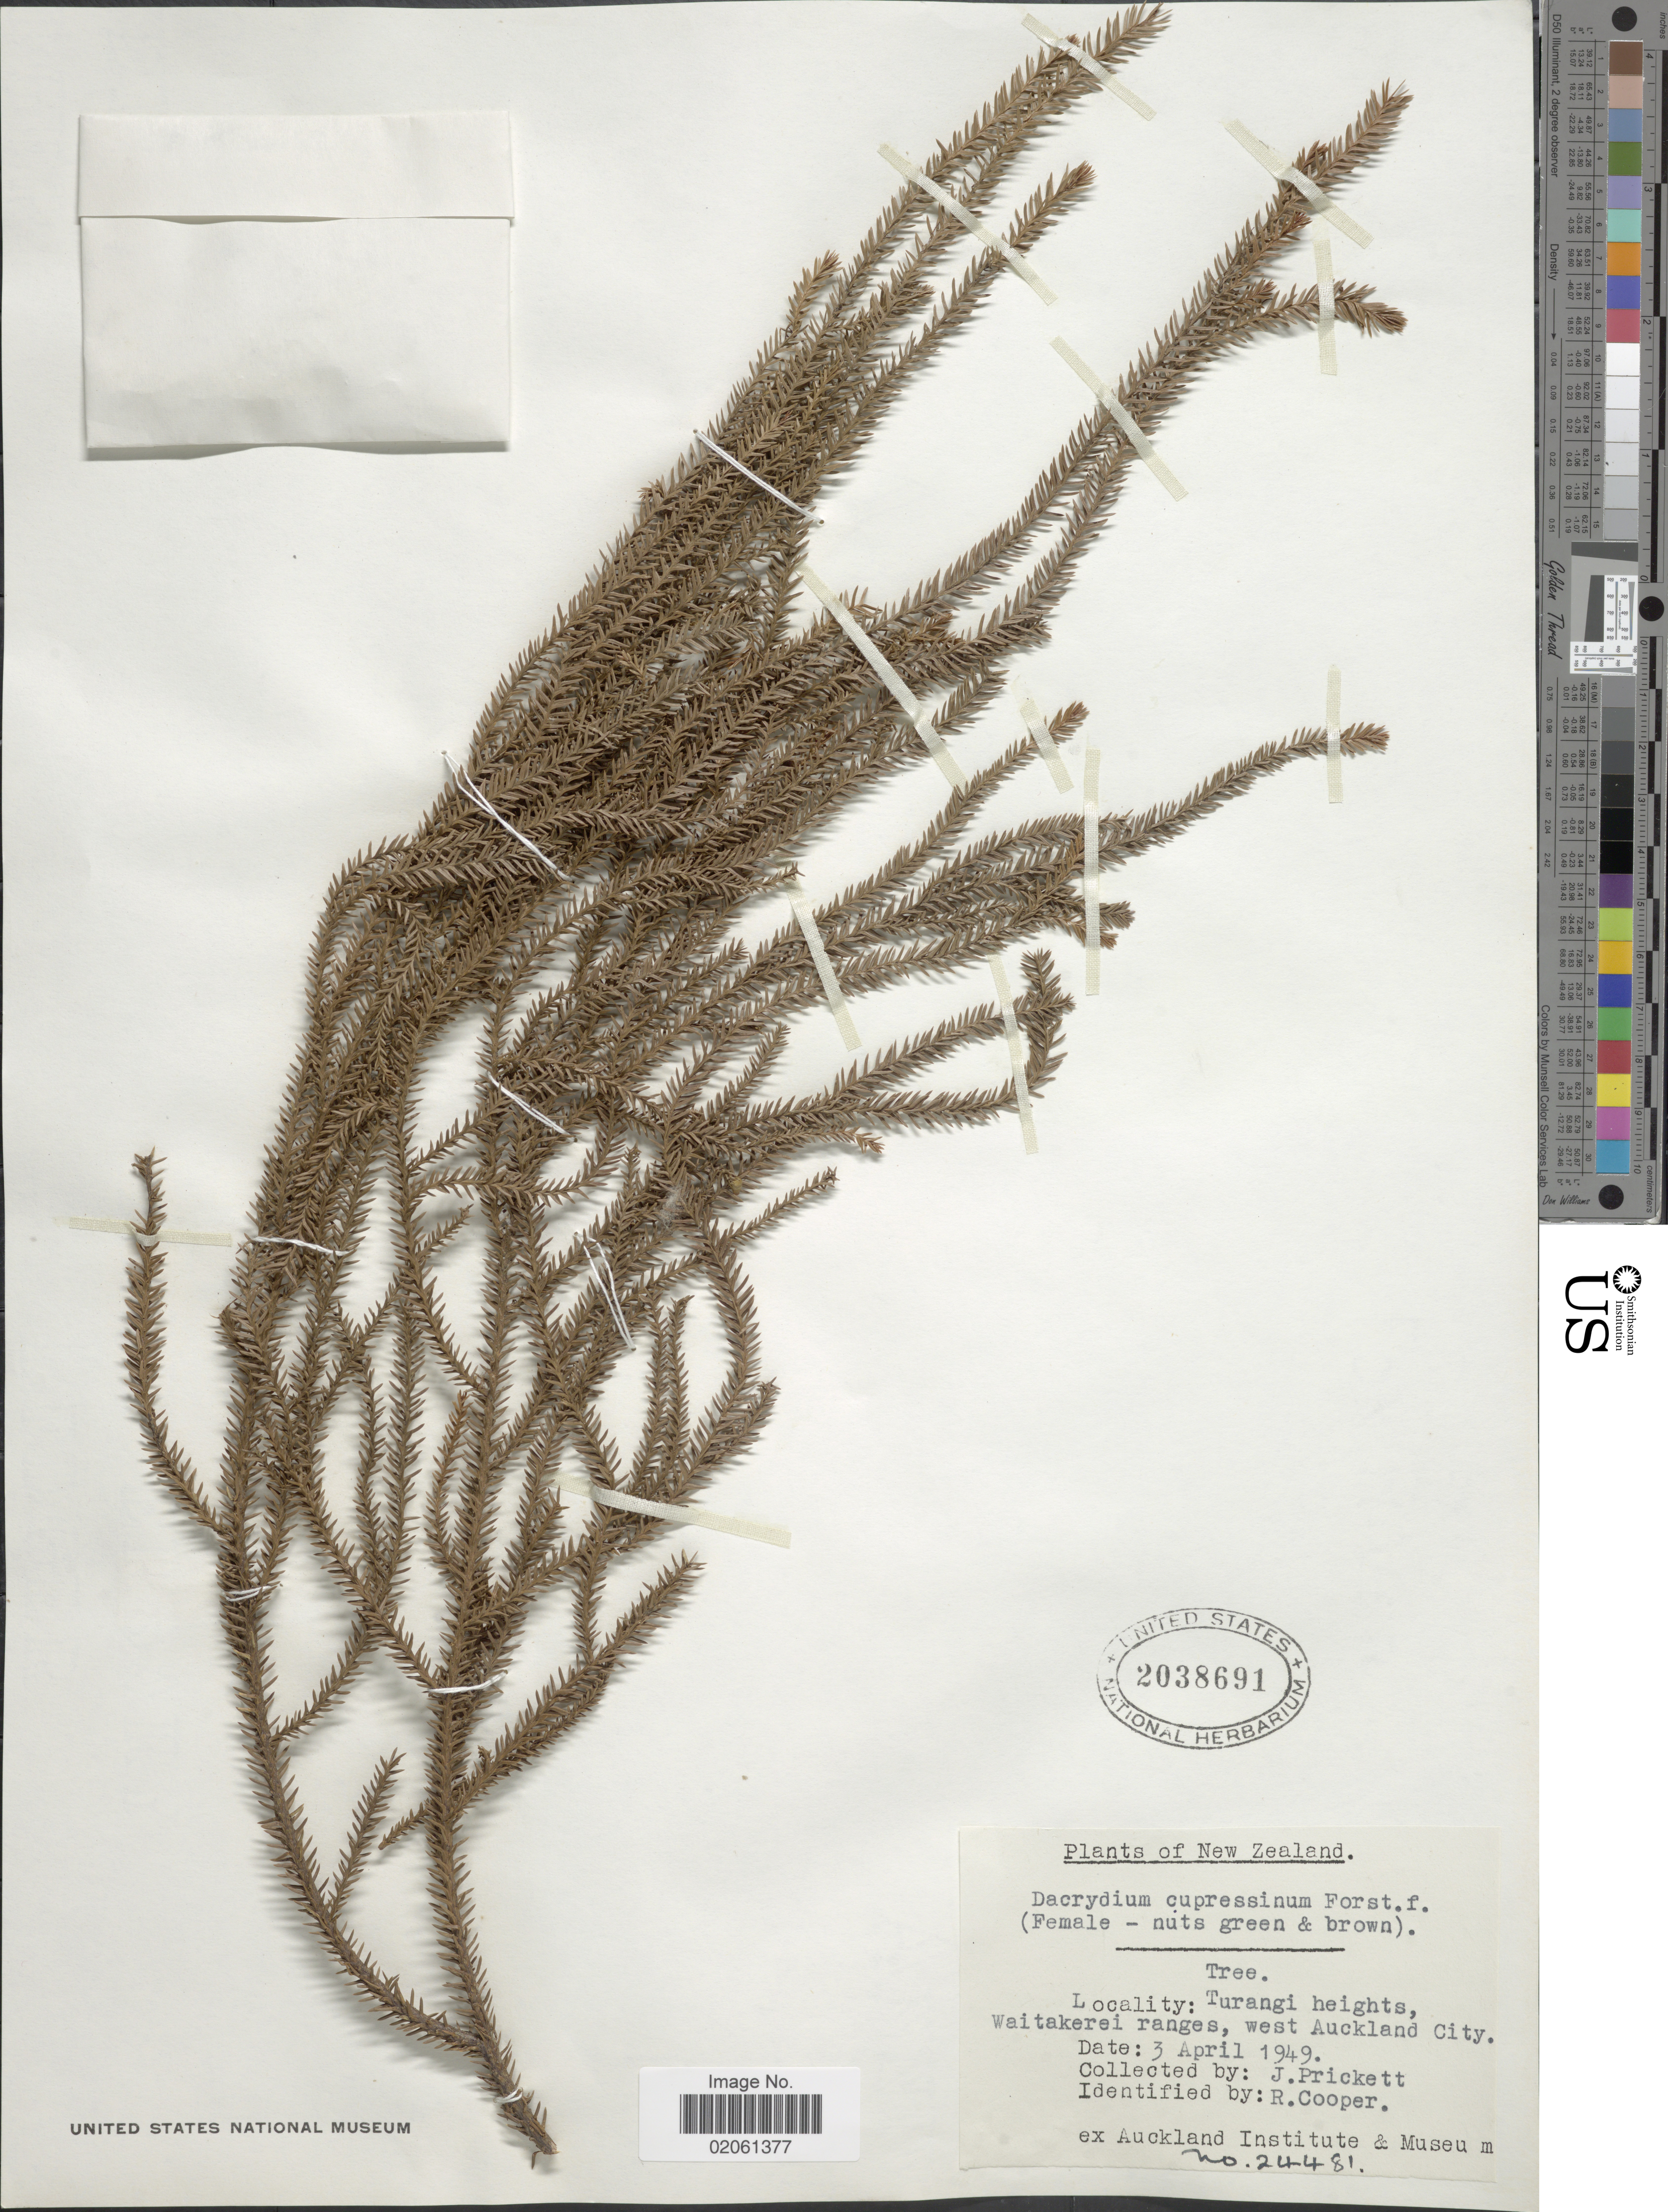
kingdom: Plantae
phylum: Tracheophyta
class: Pinopsida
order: Pinales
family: Podocarpaceae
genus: Dacrydium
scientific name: Dacrydium cupressinum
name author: Sol. ex G. Forst.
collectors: J. Prickett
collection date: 1949-04-03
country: New Zealand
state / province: Auckland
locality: Turangi heights, Waitakere ranges, west Auckland City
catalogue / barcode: US 2038691